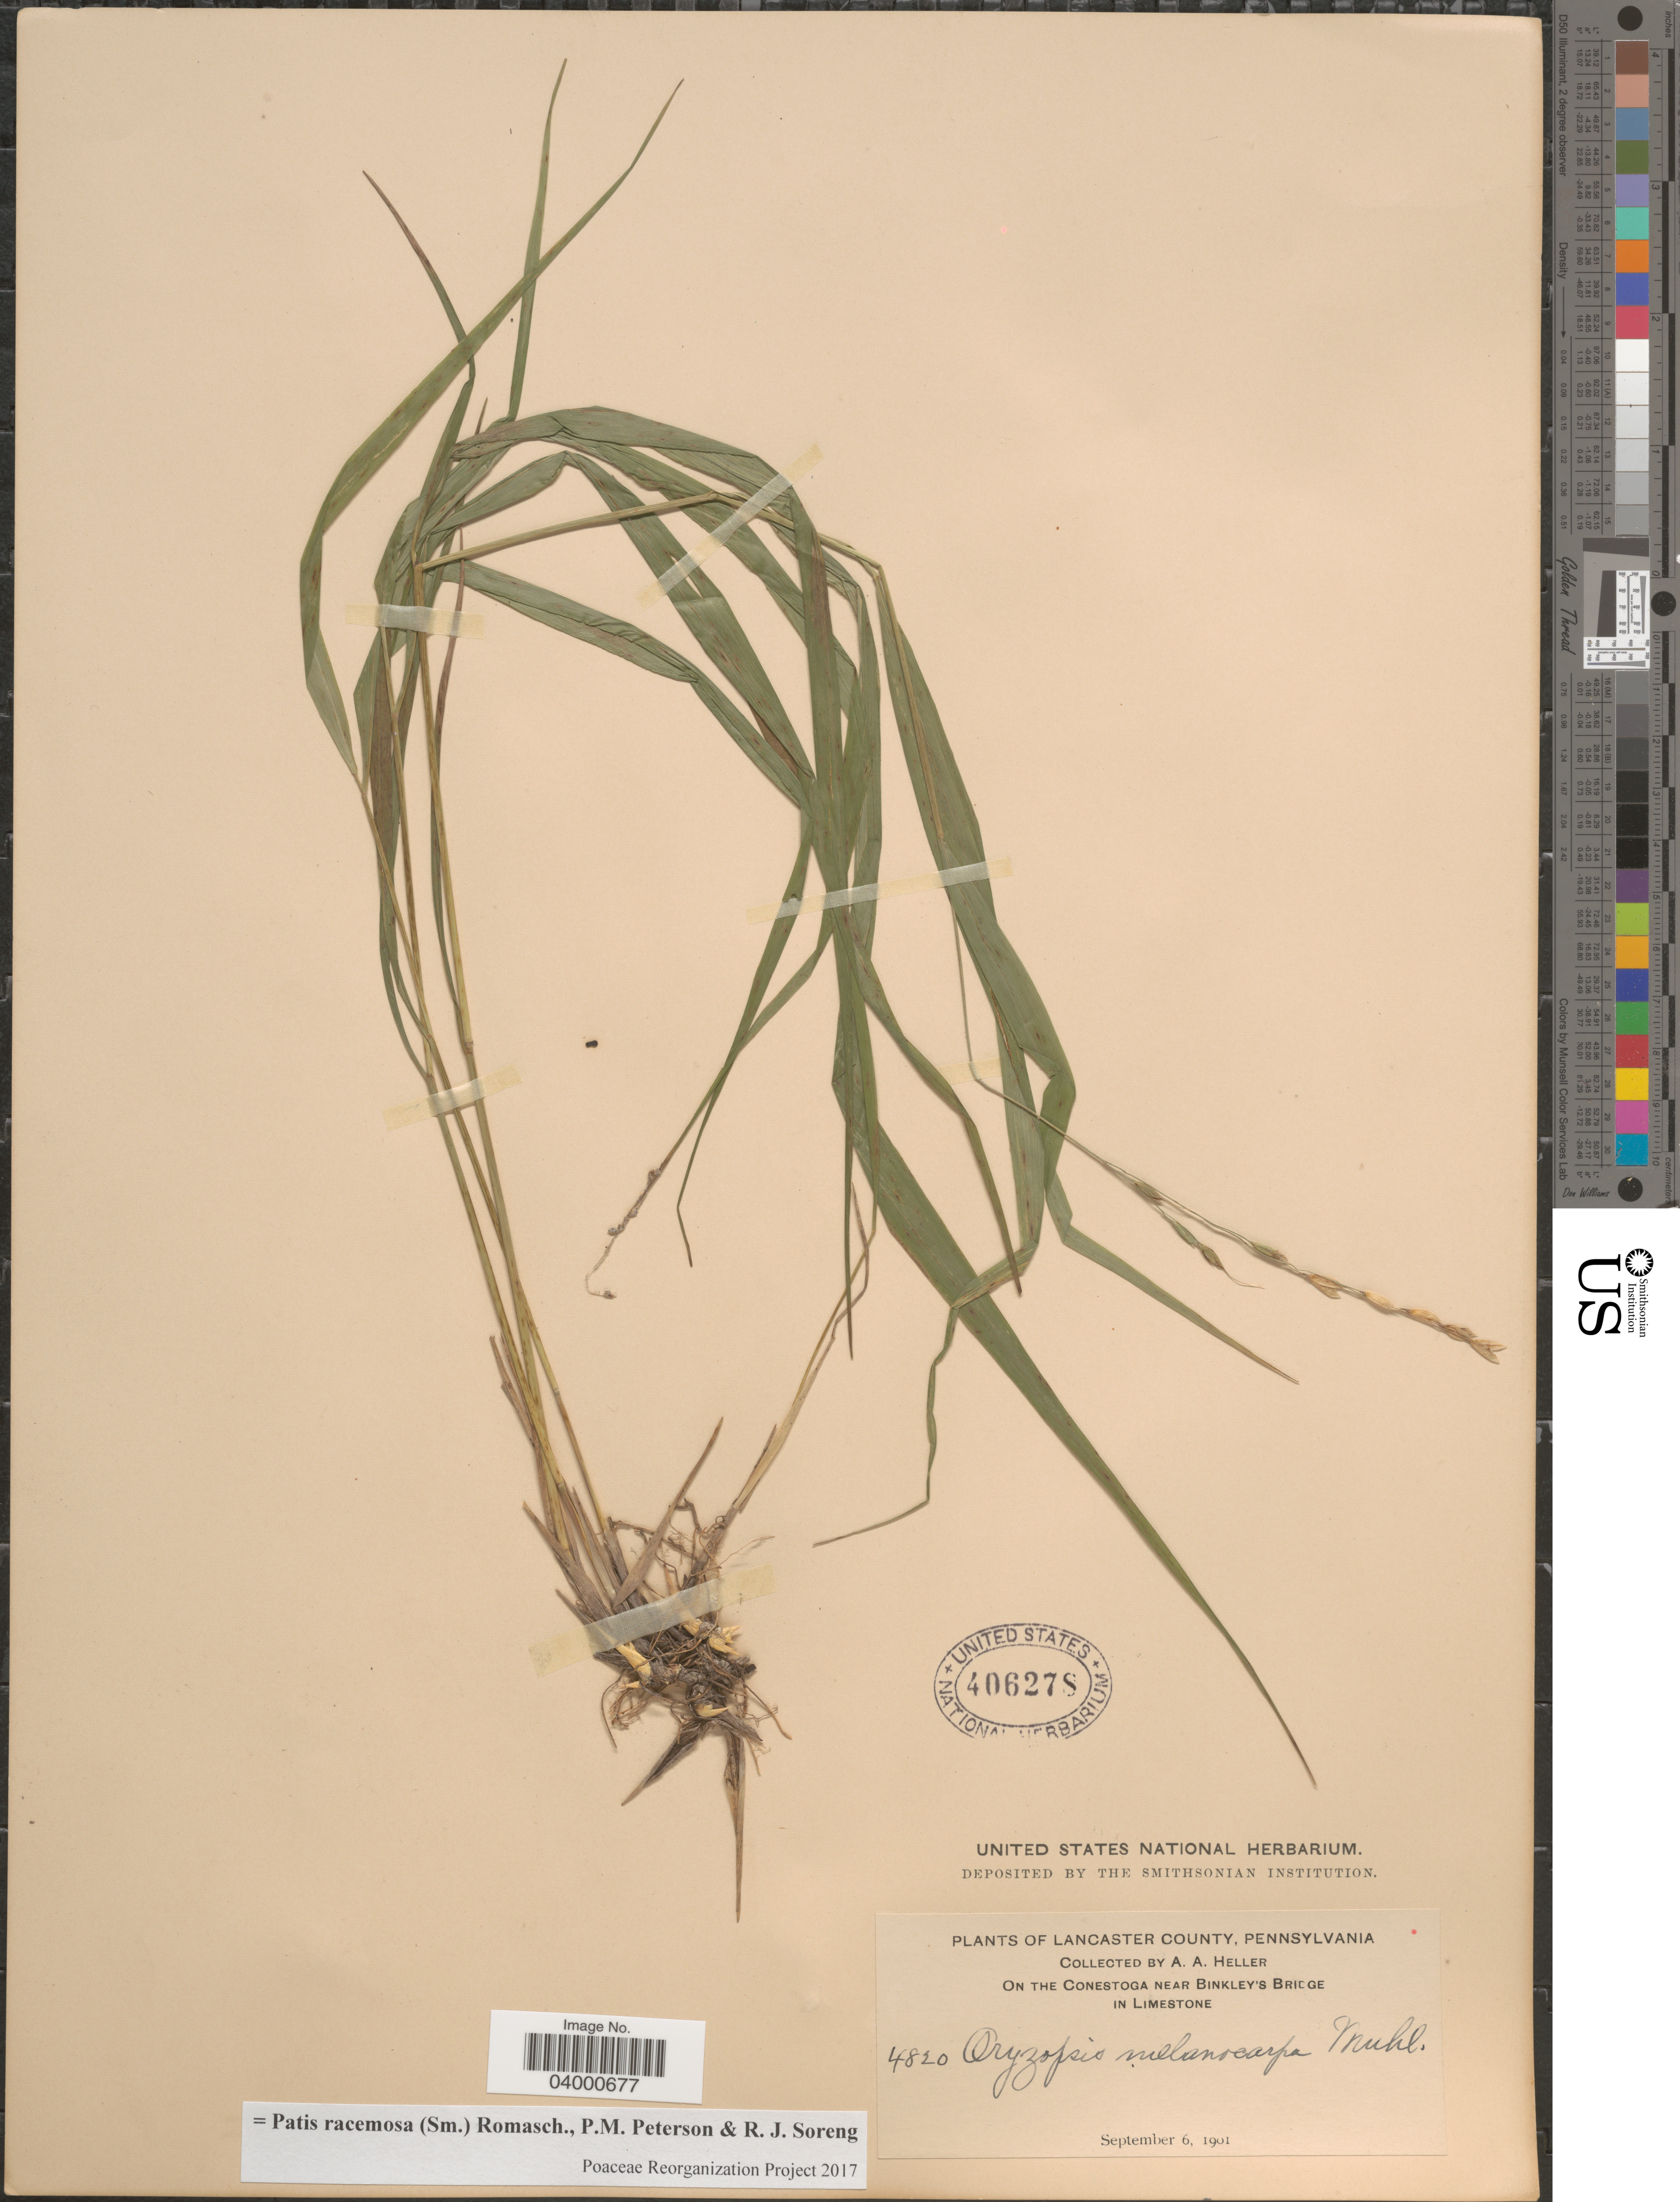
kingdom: Plantae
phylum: Tracheophyta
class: Liliopsida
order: Poales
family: Poaceae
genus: Patis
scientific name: Patis racemosa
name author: (Sm.) Romasch. et al.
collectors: A. A. Heller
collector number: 4820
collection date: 1901-09-06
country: United States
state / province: Pennsylvania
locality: Lancaster County. On the Conestoga near Binkley's Bridge in Limestone.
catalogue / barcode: US 406278